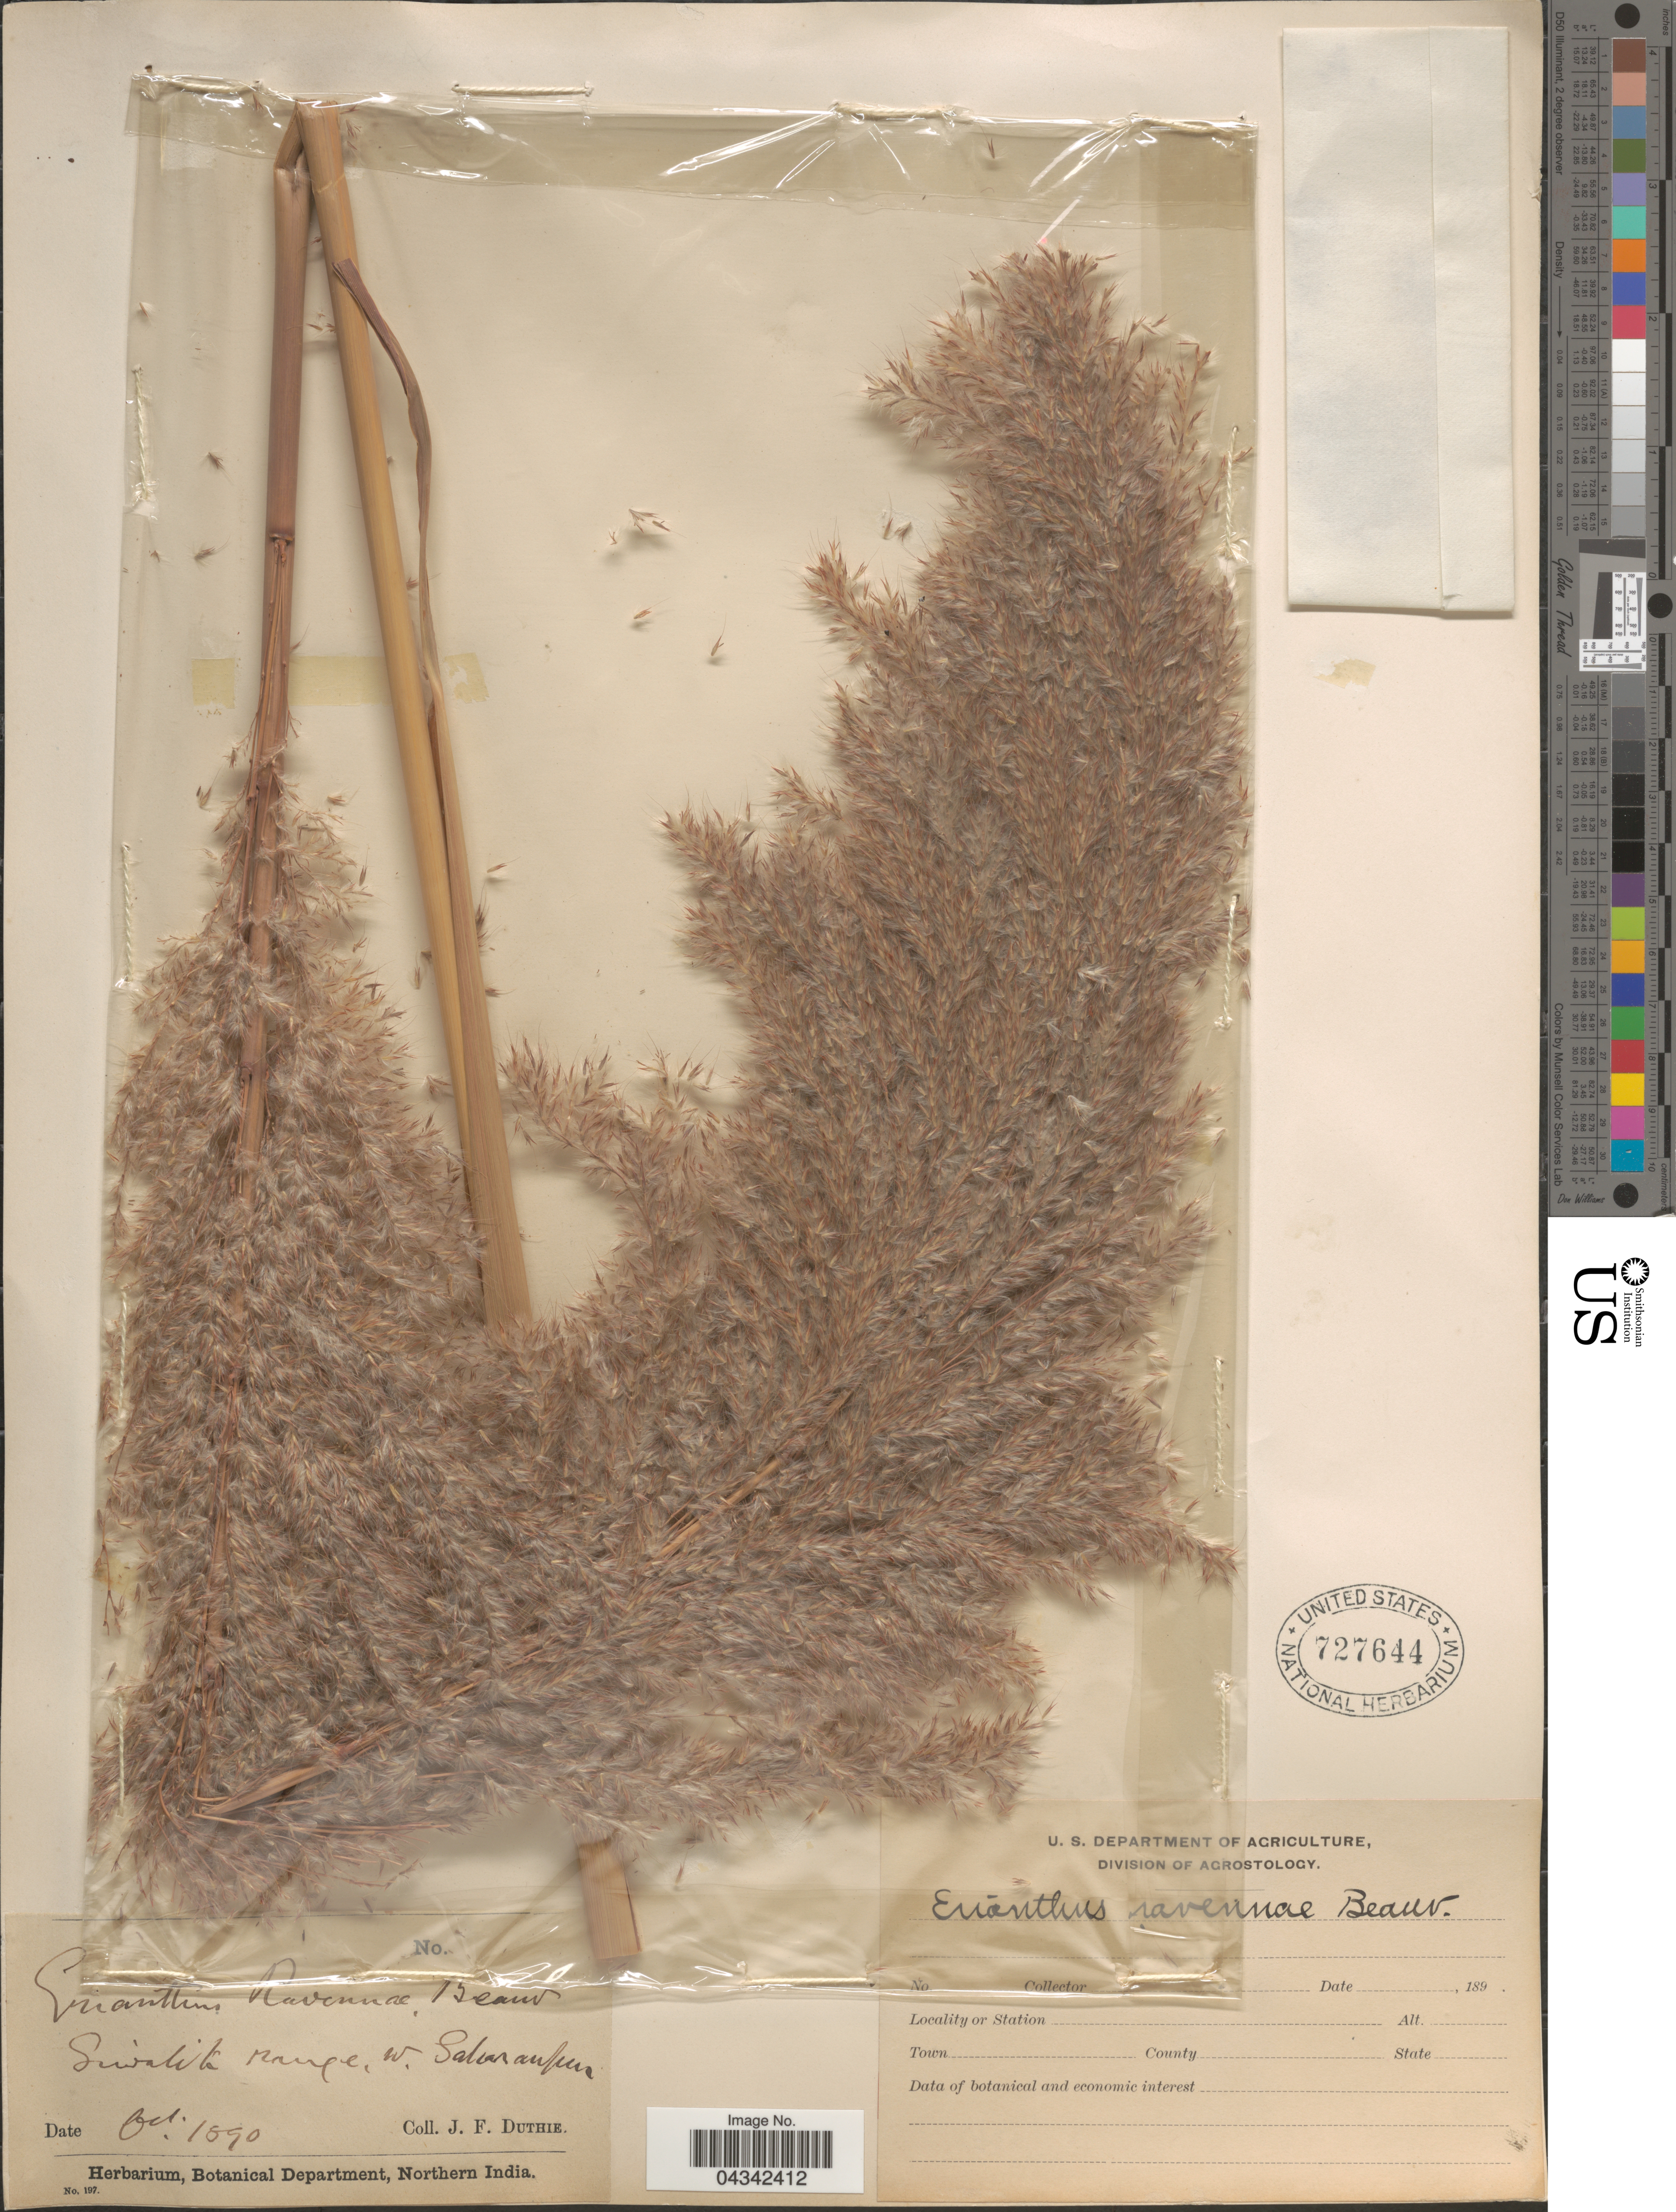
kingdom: Plantae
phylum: Tracheophyta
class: Liliopsida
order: Poales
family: Poaceae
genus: Tripidium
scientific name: Tripidium ravennae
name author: (L.) H. Scholz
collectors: J. F. Duthie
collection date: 1890-10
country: India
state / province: Uttar Pradesh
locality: Siwalik Range, W. Saharanpur.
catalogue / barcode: US 727644